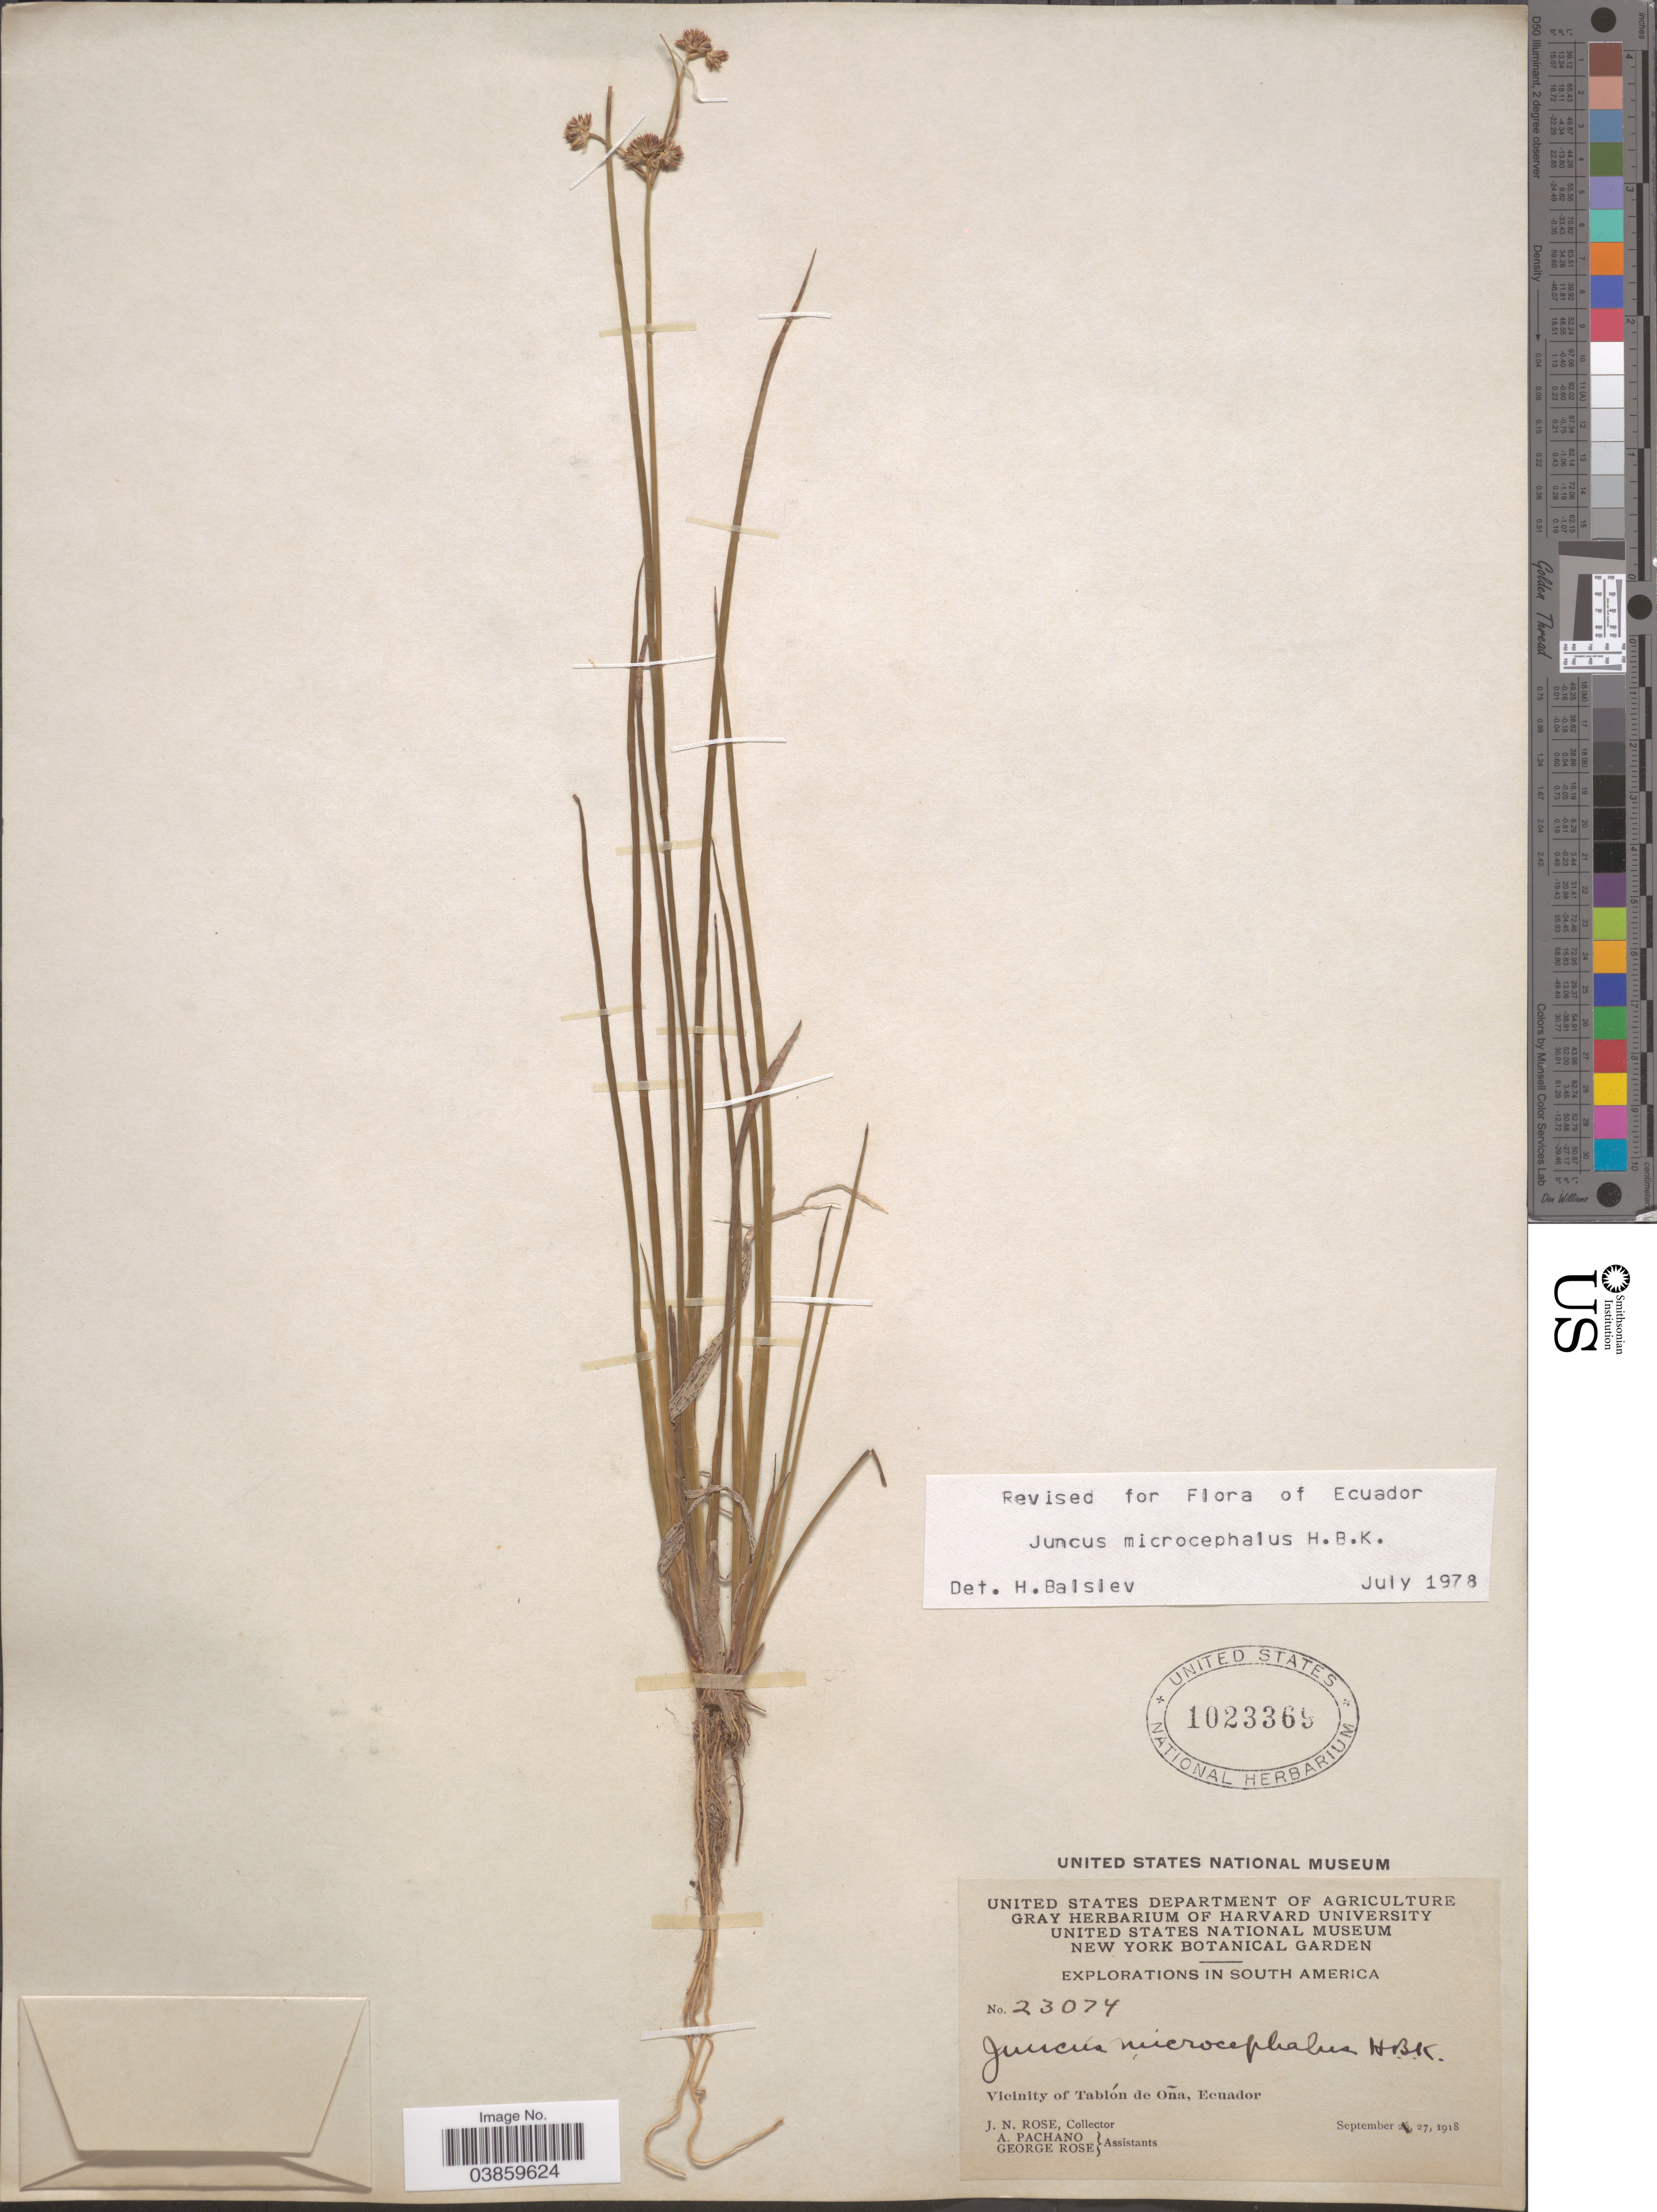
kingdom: Plantae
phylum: Tracheophyta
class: Liliopsida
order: Poales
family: Juncaceae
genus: Juncus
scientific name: Juncus microcephalus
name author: Kunth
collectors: J. N. Rose, A. Pachano & G. Rose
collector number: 23074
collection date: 1918-09-27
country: Ecuador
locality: Vicinity of Tablón de Oña.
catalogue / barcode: US 1023369